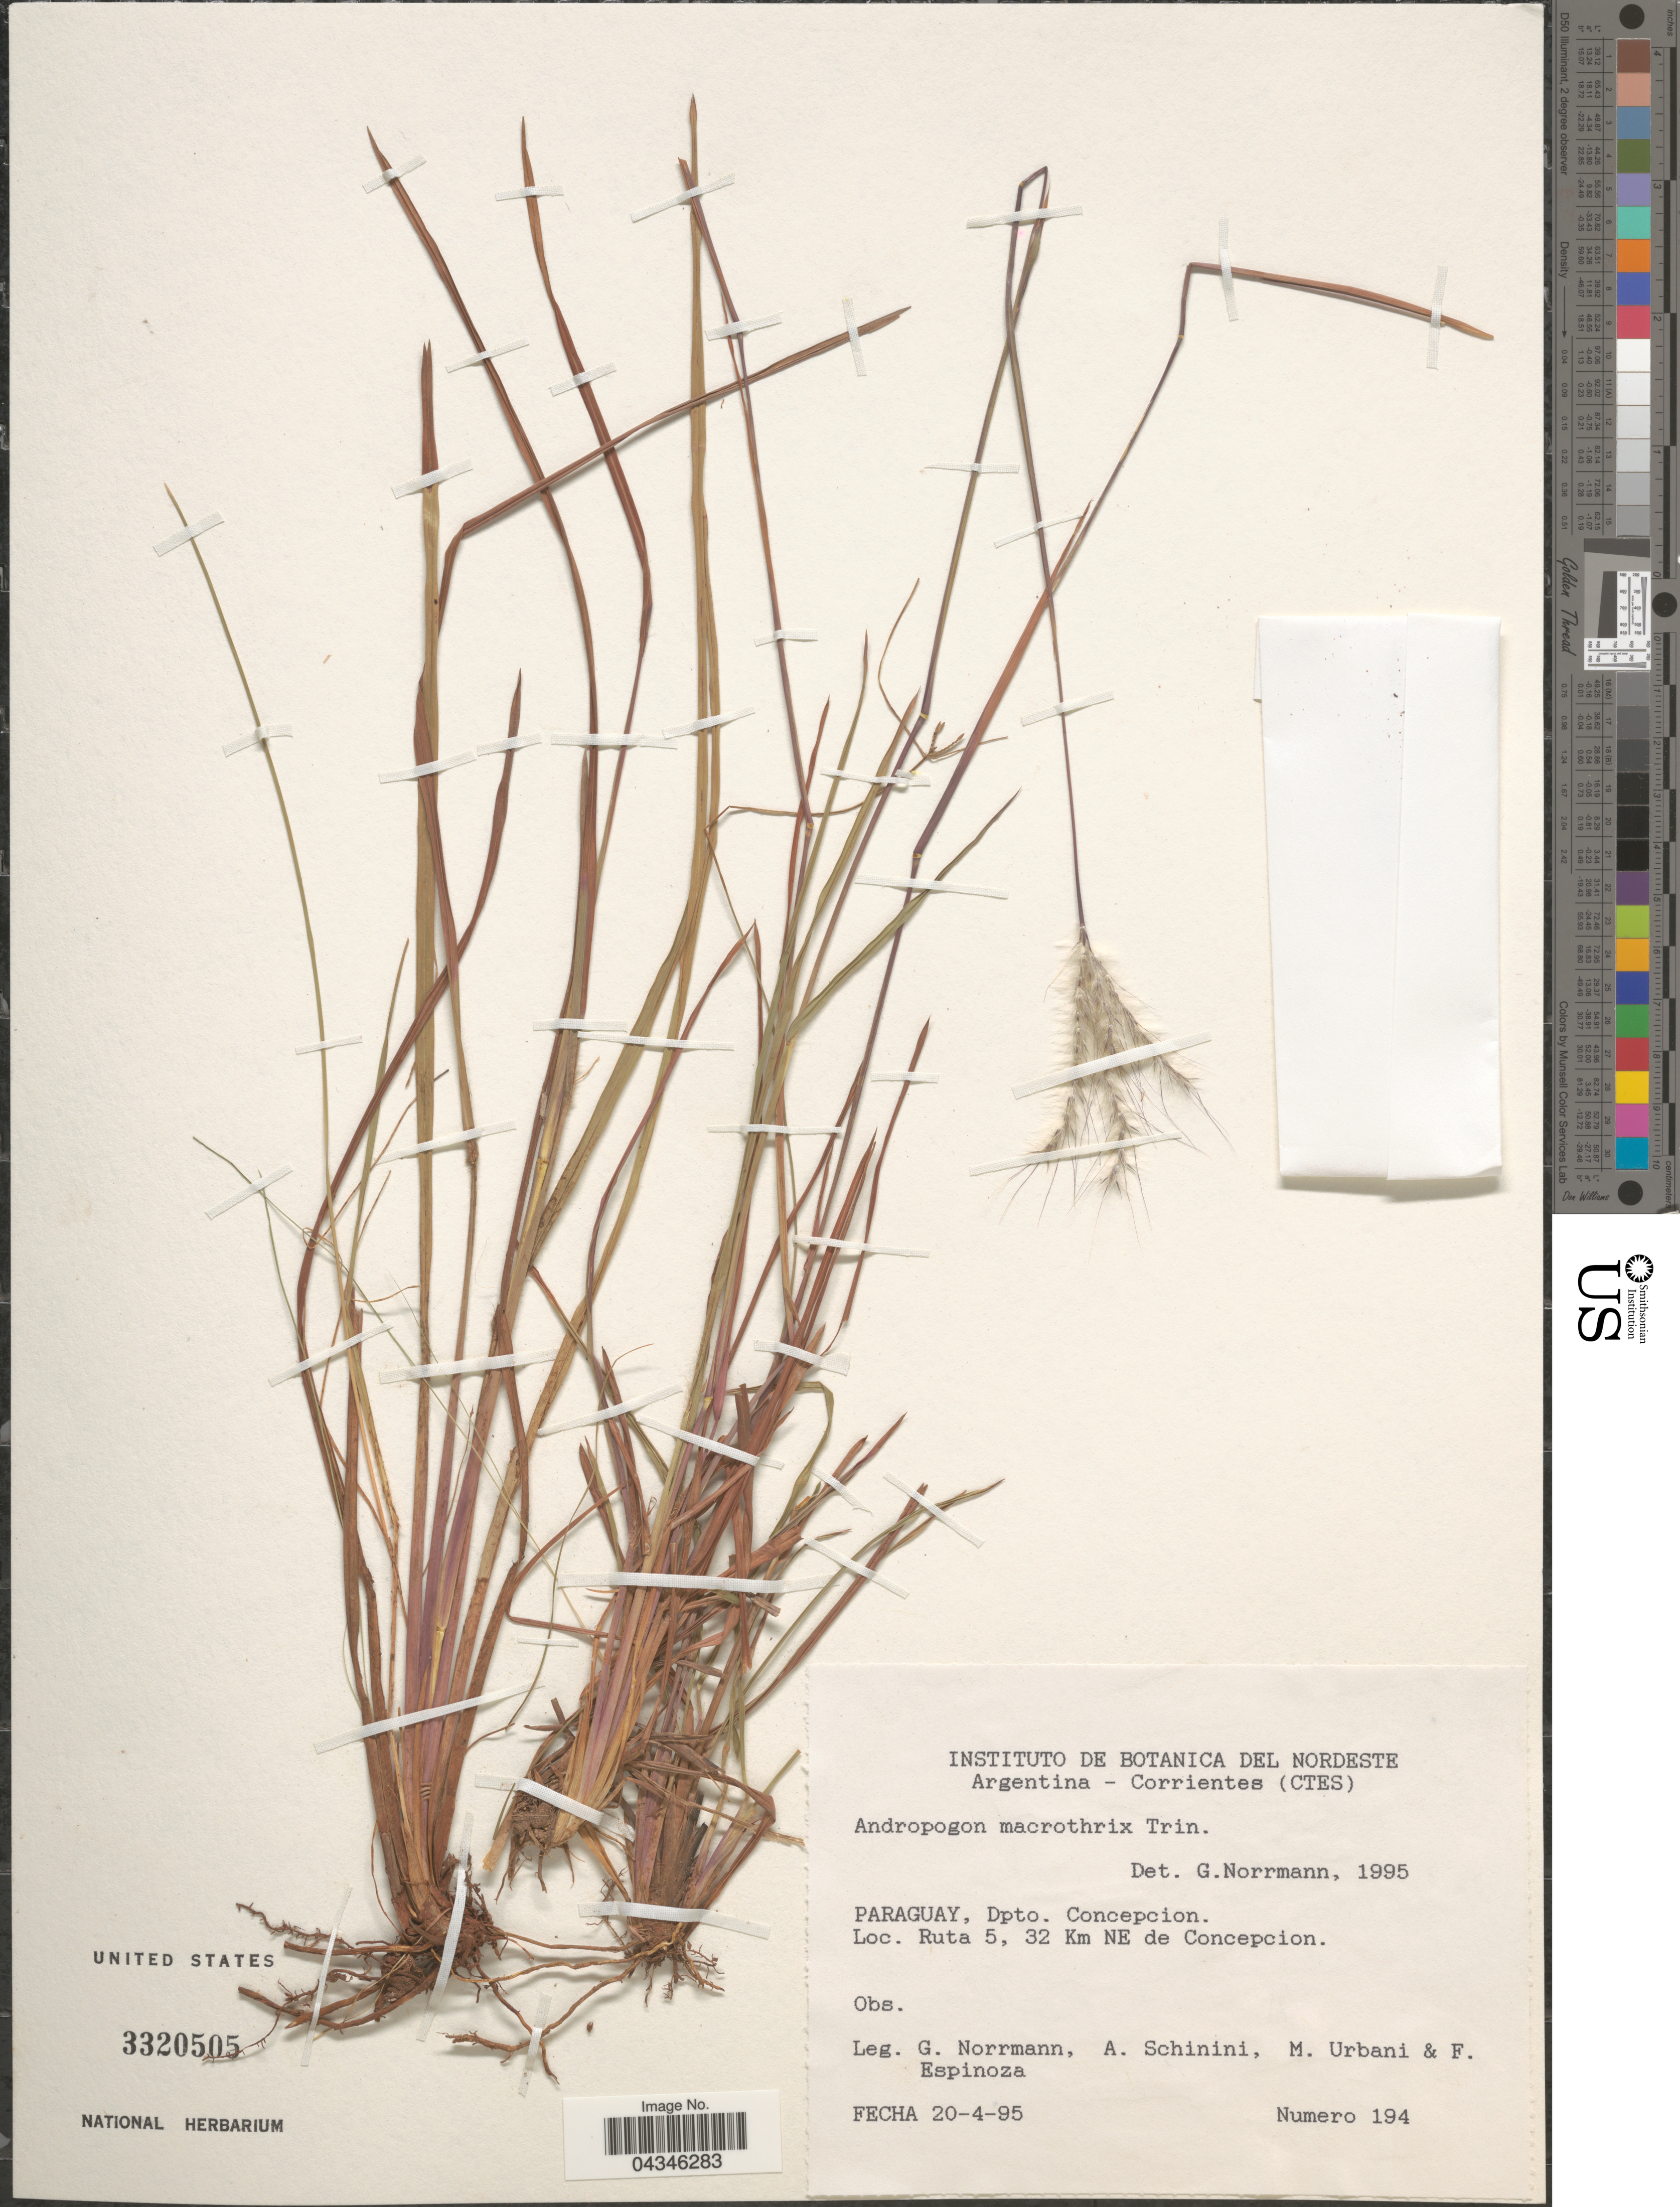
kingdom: Plantae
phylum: Tracheophyta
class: Liliopsida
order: Poales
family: Poaceae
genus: Andropogon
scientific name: Andropogon macrothrix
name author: Trin.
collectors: G. Norrmann, A. Schinini, M. Urbani & F. Espinoza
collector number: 194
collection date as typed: Transcribed d/m/y: 20/4/95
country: Paraguay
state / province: Concepcion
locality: Dpto. Concepcion. Ruta 5, 32 Km NE de Concepcion.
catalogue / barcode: US 3320505